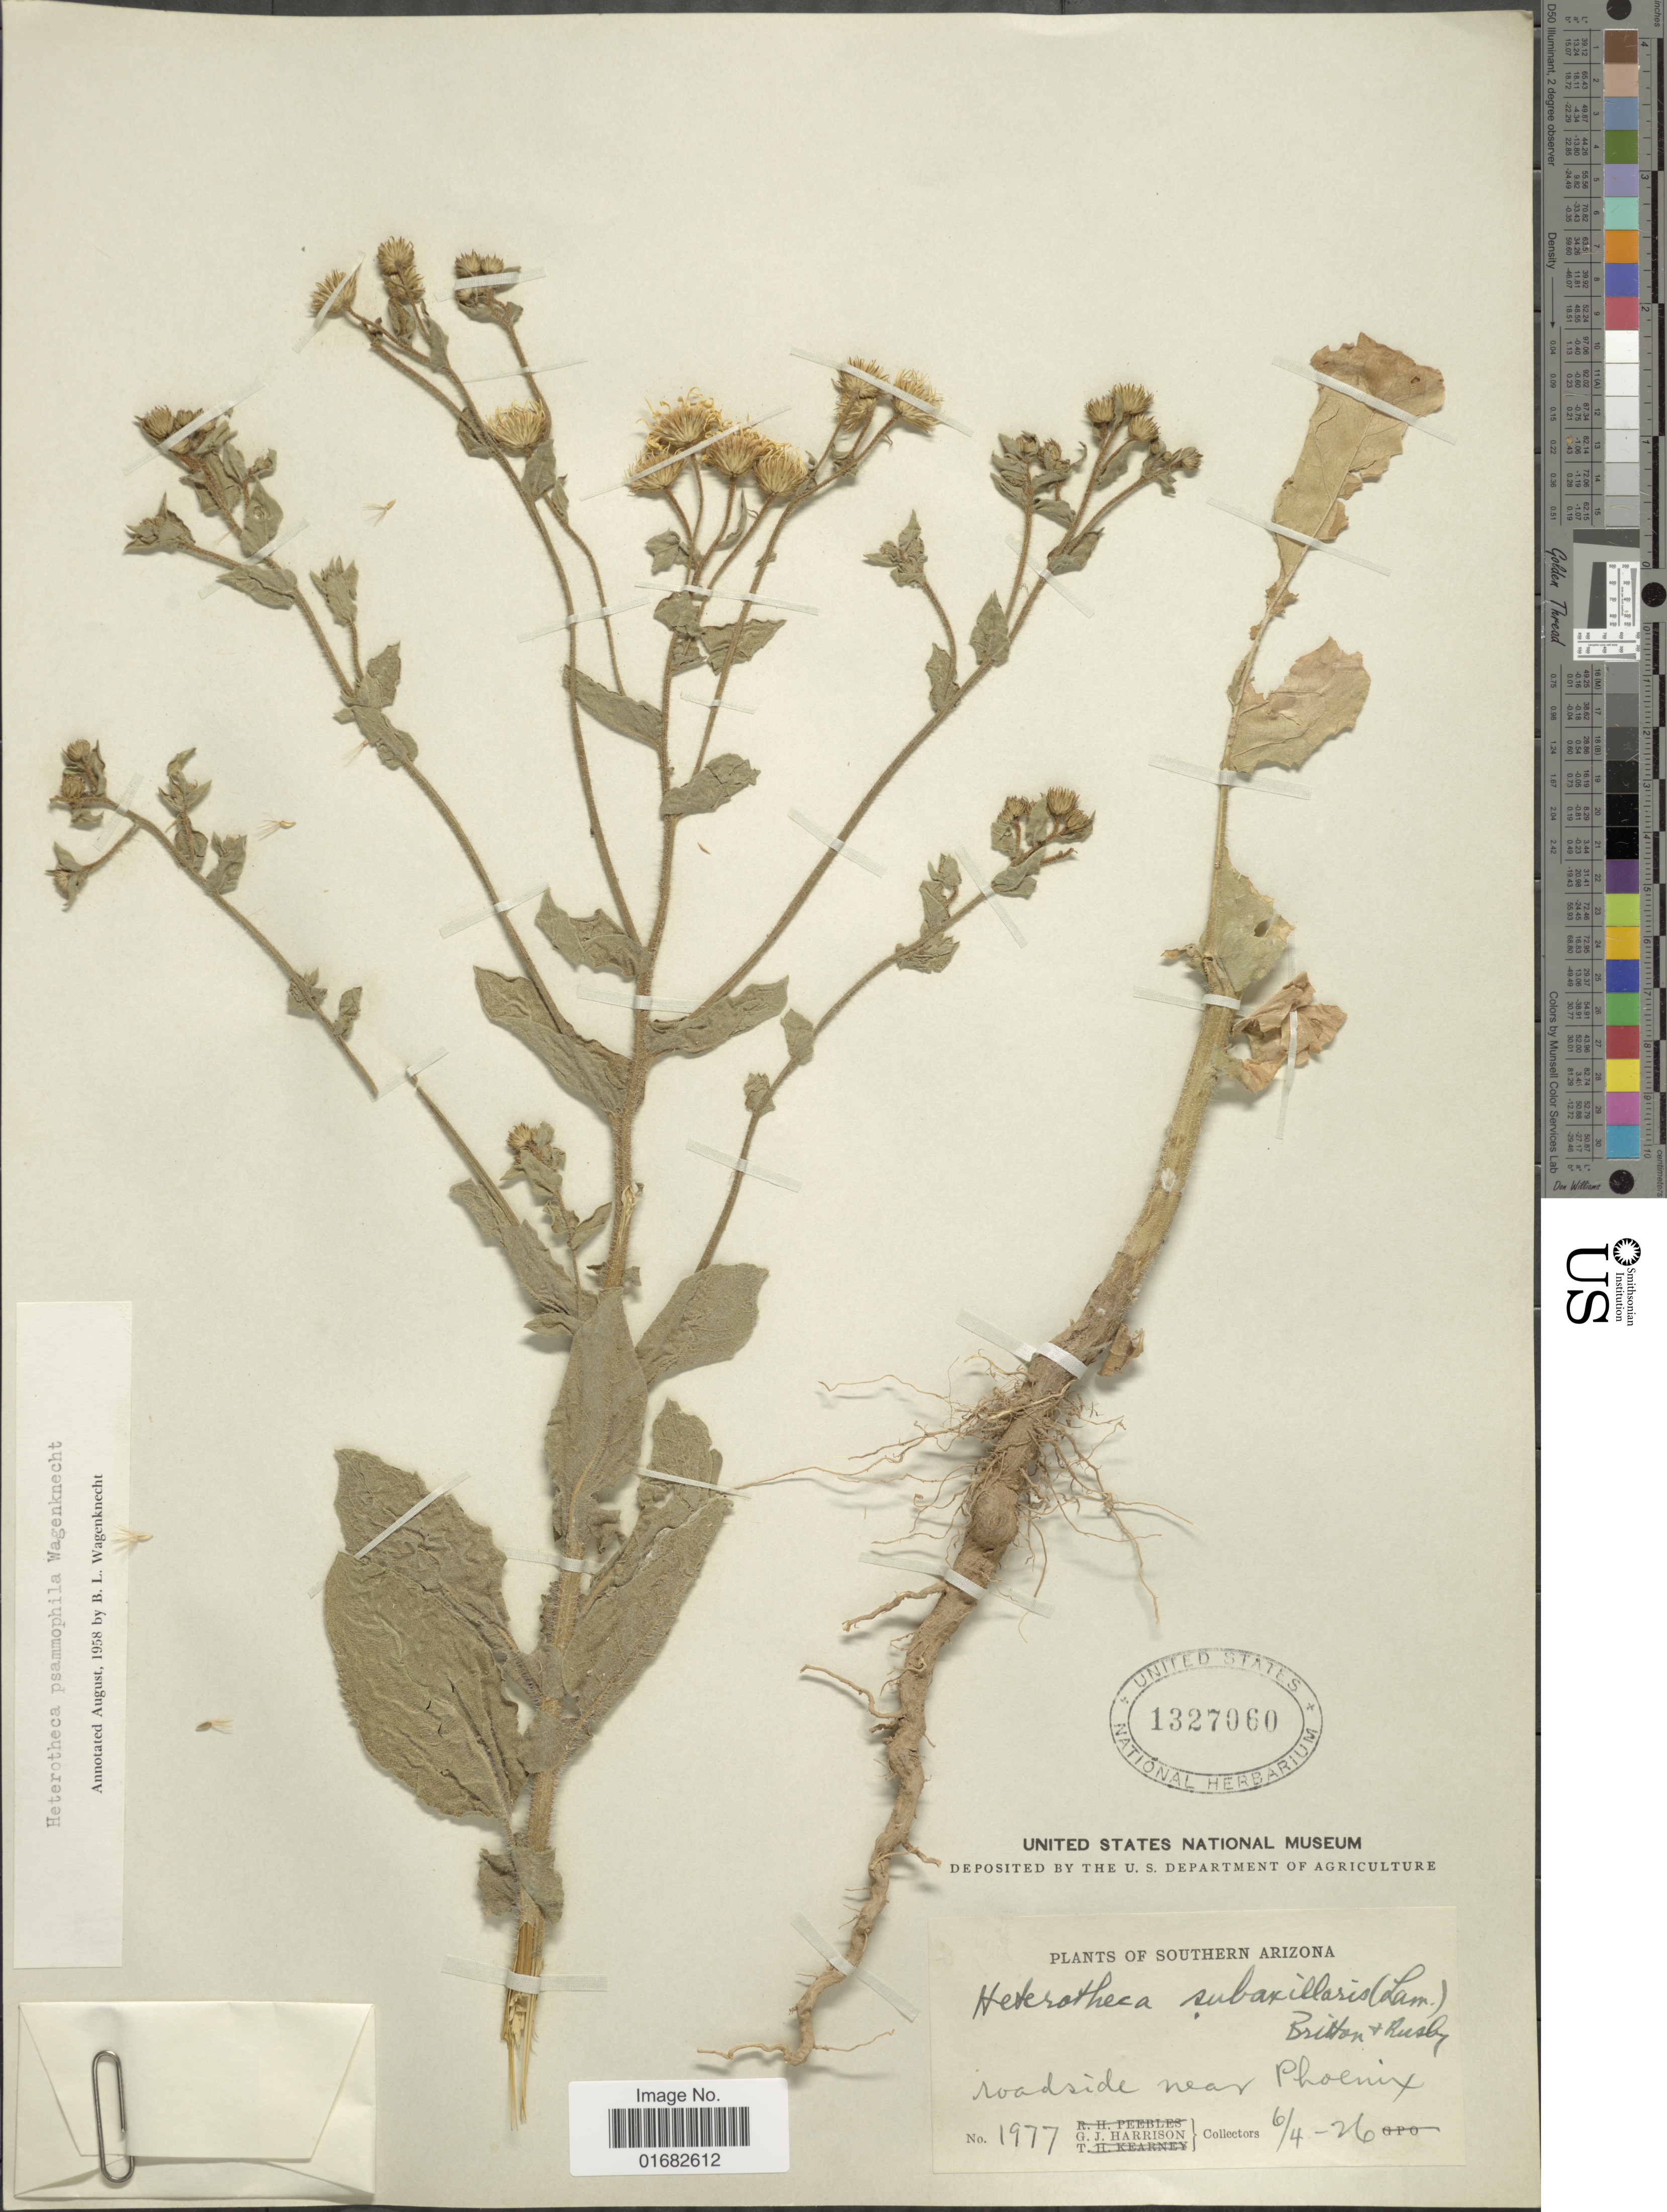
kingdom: Plantae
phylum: Tracheophyta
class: Magnoliopsida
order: Asterales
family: Asteraceae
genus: Heterotheca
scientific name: Heterotheca psammophila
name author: B. Wagenkn.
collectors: G. J. Harrison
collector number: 1977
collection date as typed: Transcribed d/m/y: 4/6/26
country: United States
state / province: Arizona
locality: Southern Arizona. roadside near Phoenix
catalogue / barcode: US 1327060